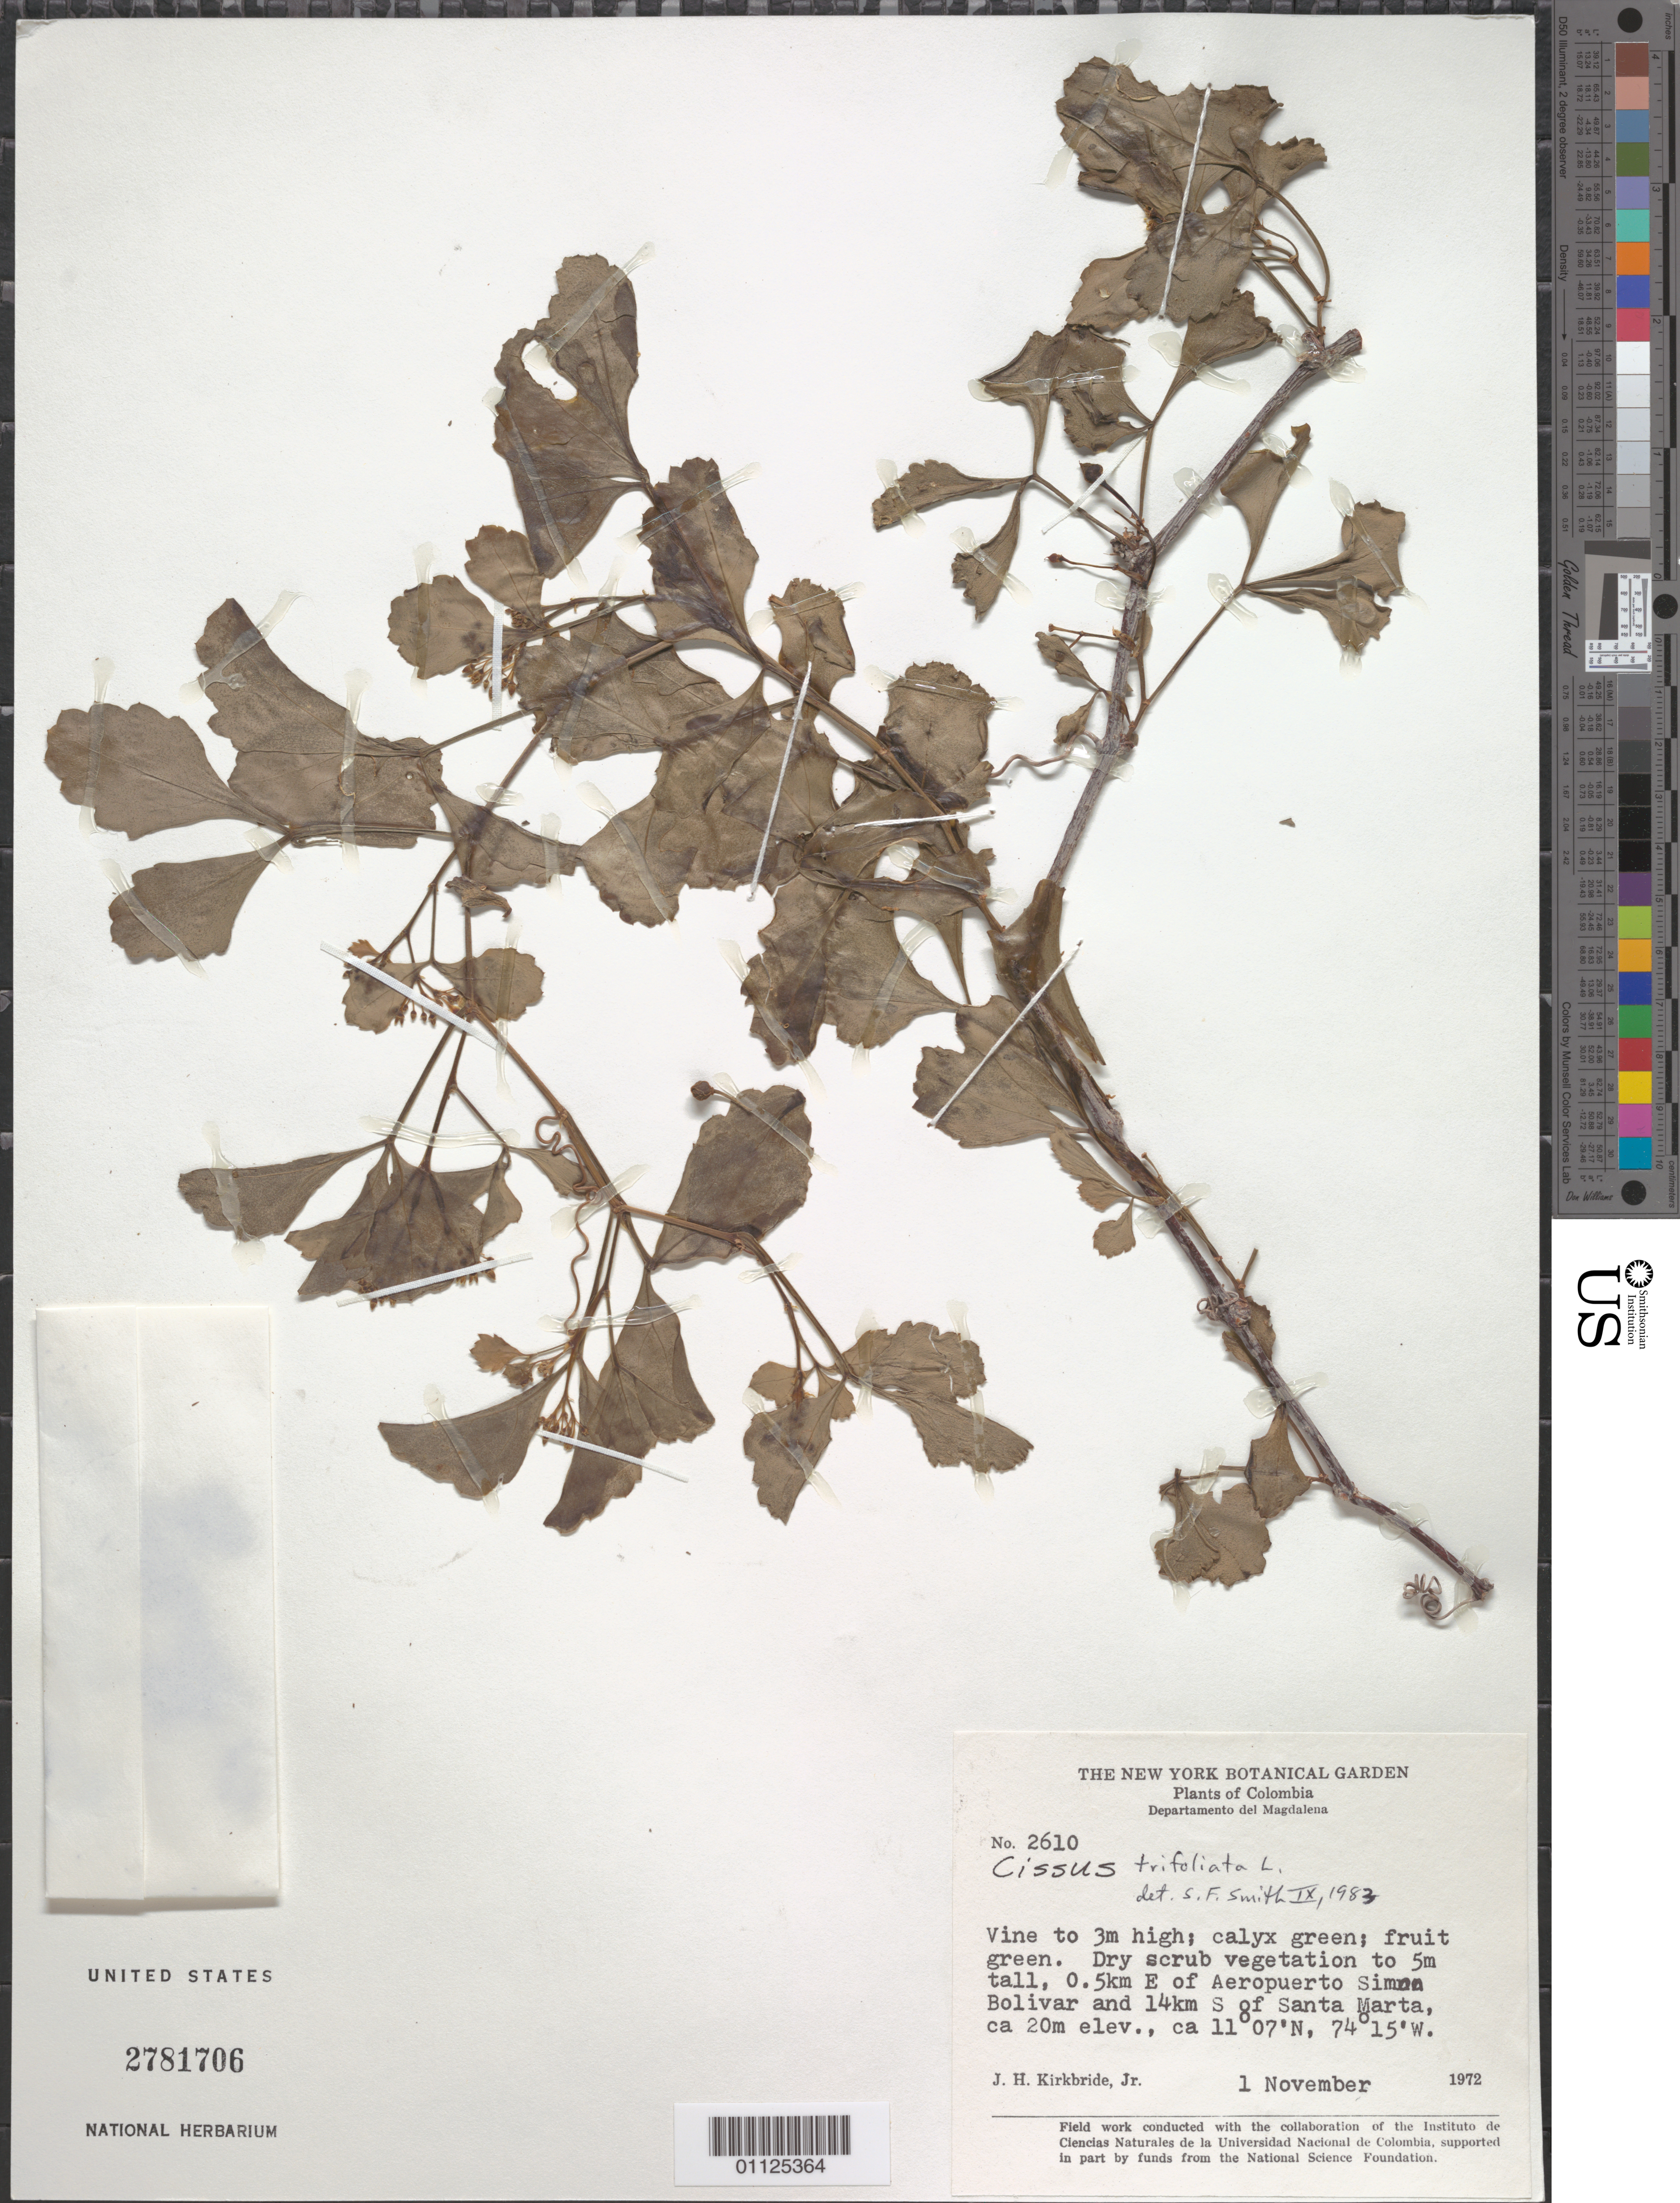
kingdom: Plantae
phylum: Tracheophyta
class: Magnoliopsida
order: Vitales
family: Vitaceae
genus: Cissus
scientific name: Cissus trifoliata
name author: (L.) L.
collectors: J. H. Kirkbride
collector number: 2610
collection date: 1972-11-01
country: Colombia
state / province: Magdalena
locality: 0.5 km E of Aeropuerto Simon Bolivar and 14 km S of Santa Marta.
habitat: Dry scrub vegetation. Vine.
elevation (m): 20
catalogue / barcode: US 2781706